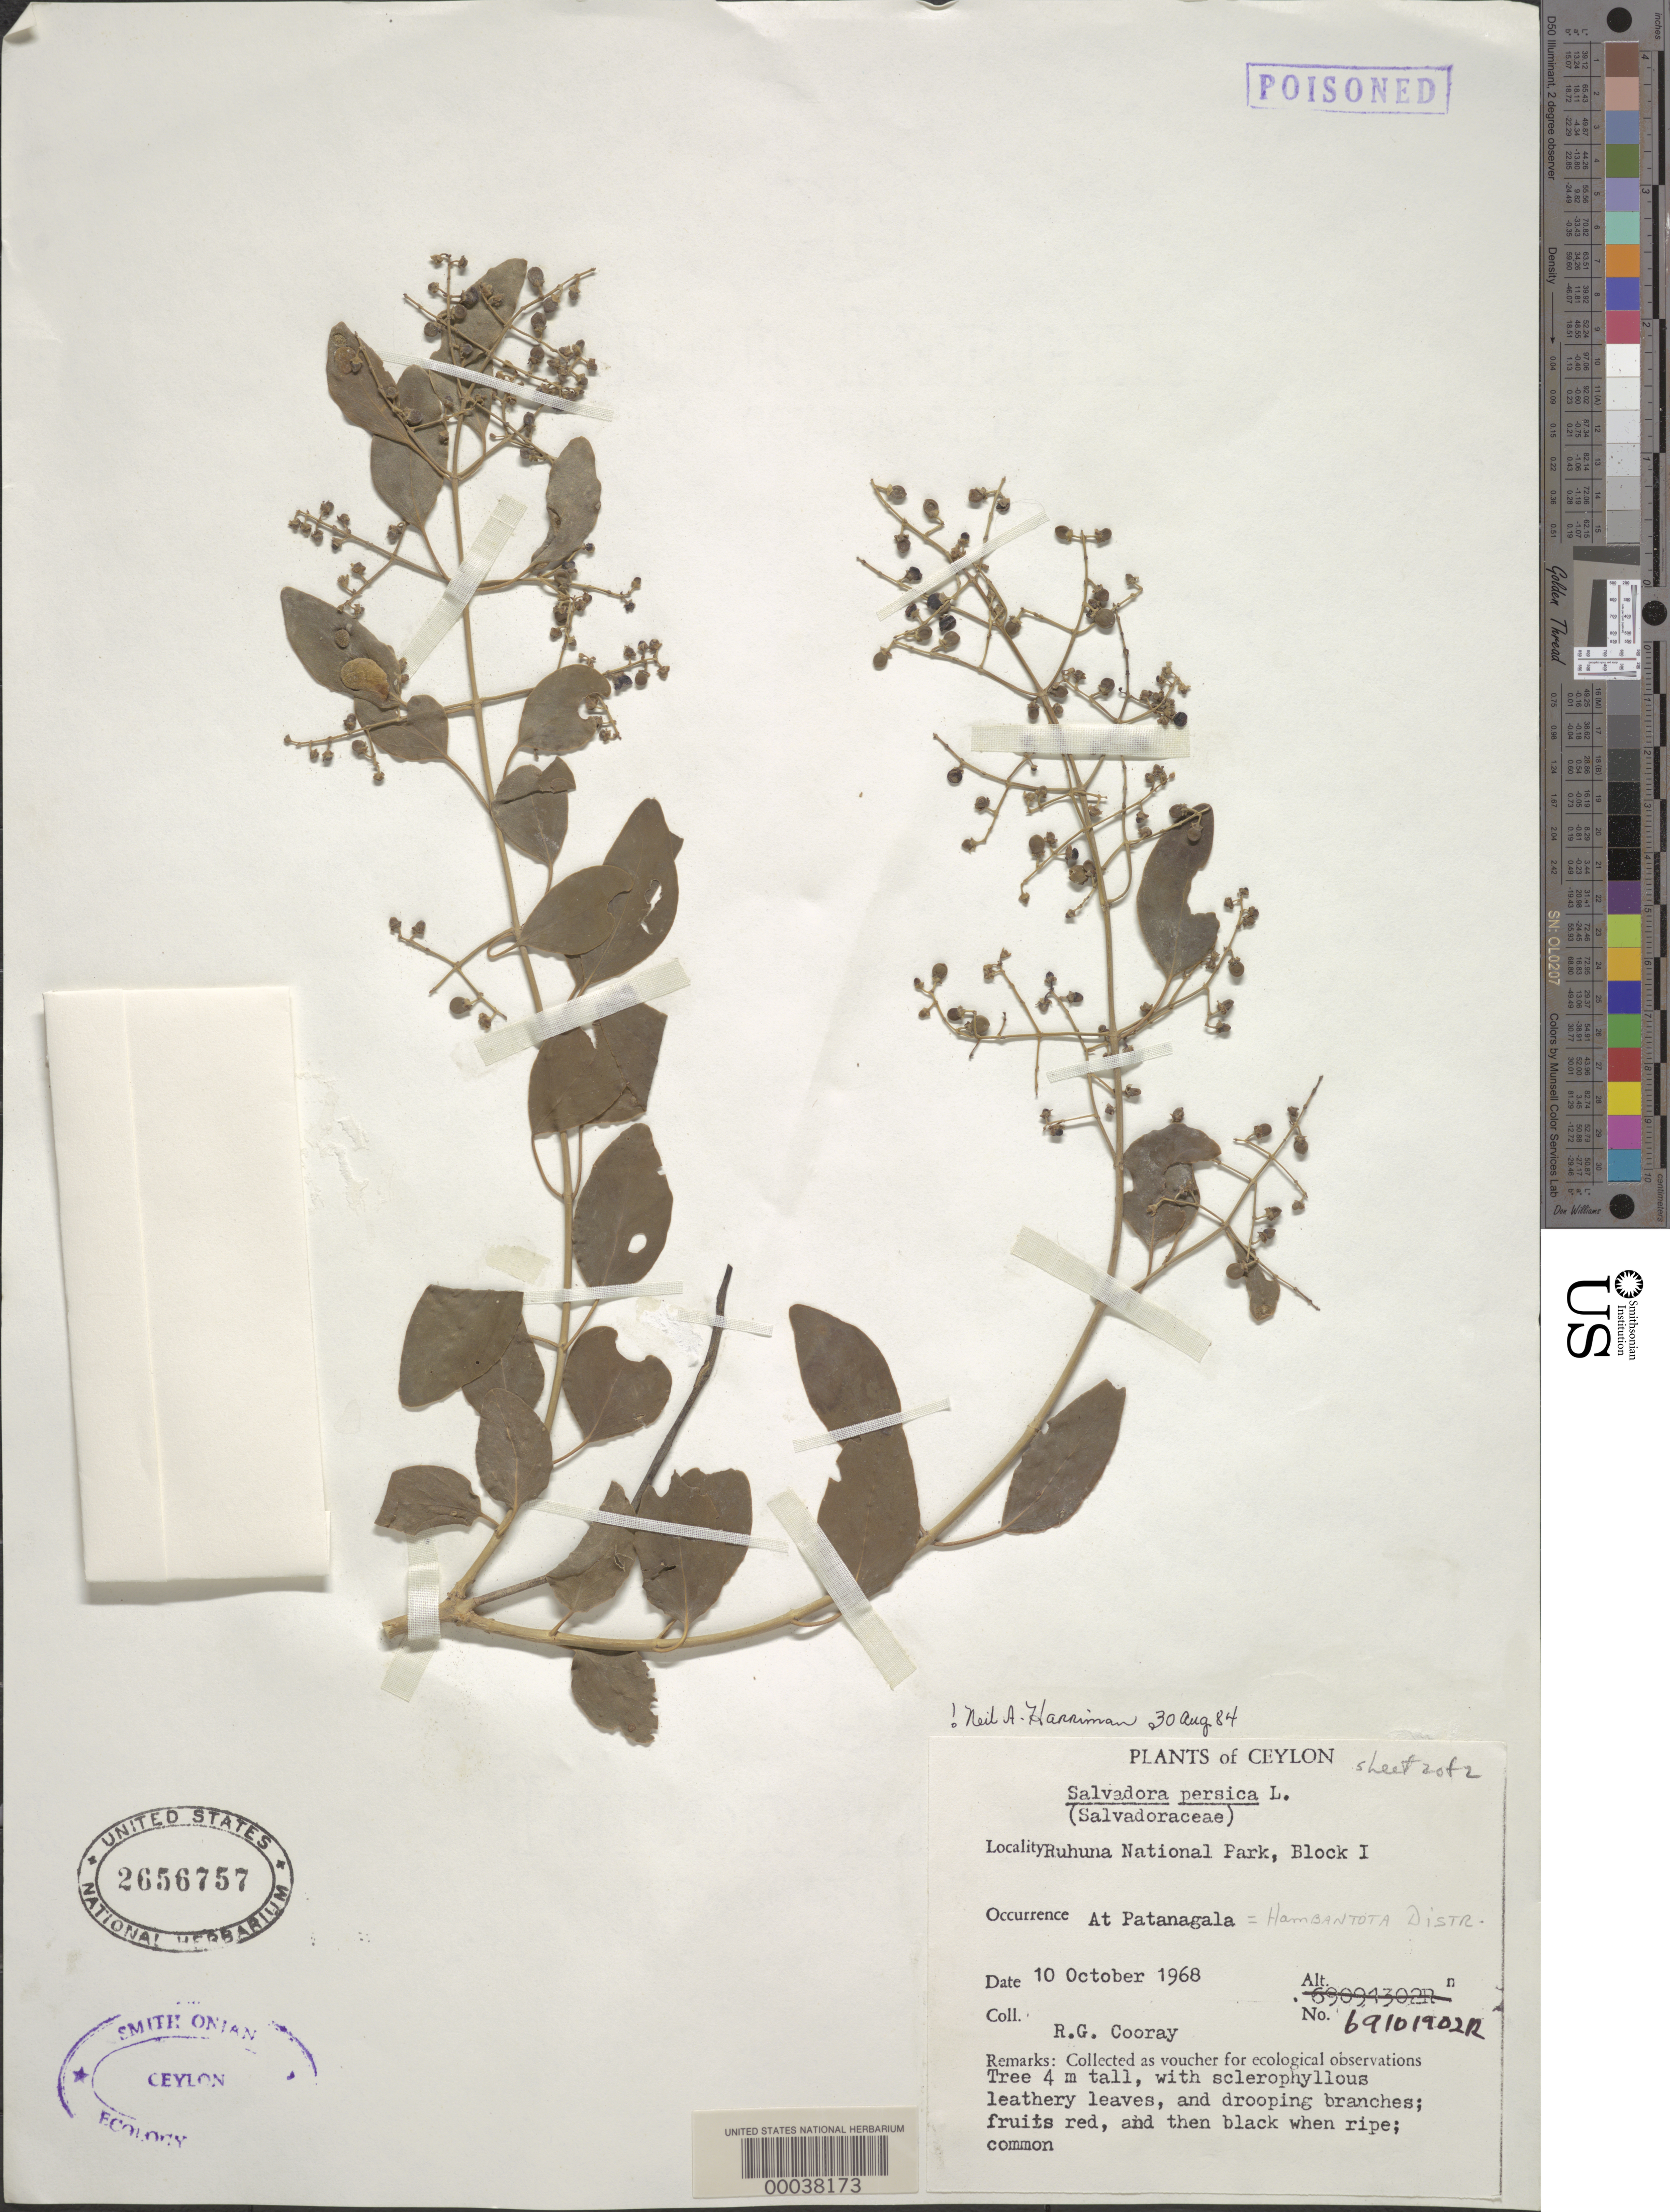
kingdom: Plantae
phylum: Tracheophyta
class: Magnoliopsida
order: Brassicales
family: Salvadoraceae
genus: Salvadora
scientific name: Salvadora persica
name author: L.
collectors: R. Cooray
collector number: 69101902R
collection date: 1968-10-10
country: Sri Lanka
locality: Ceylon. Ruhuna National Park, Block I. At Patanagala = Hambantota Distr.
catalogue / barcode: US 2656757